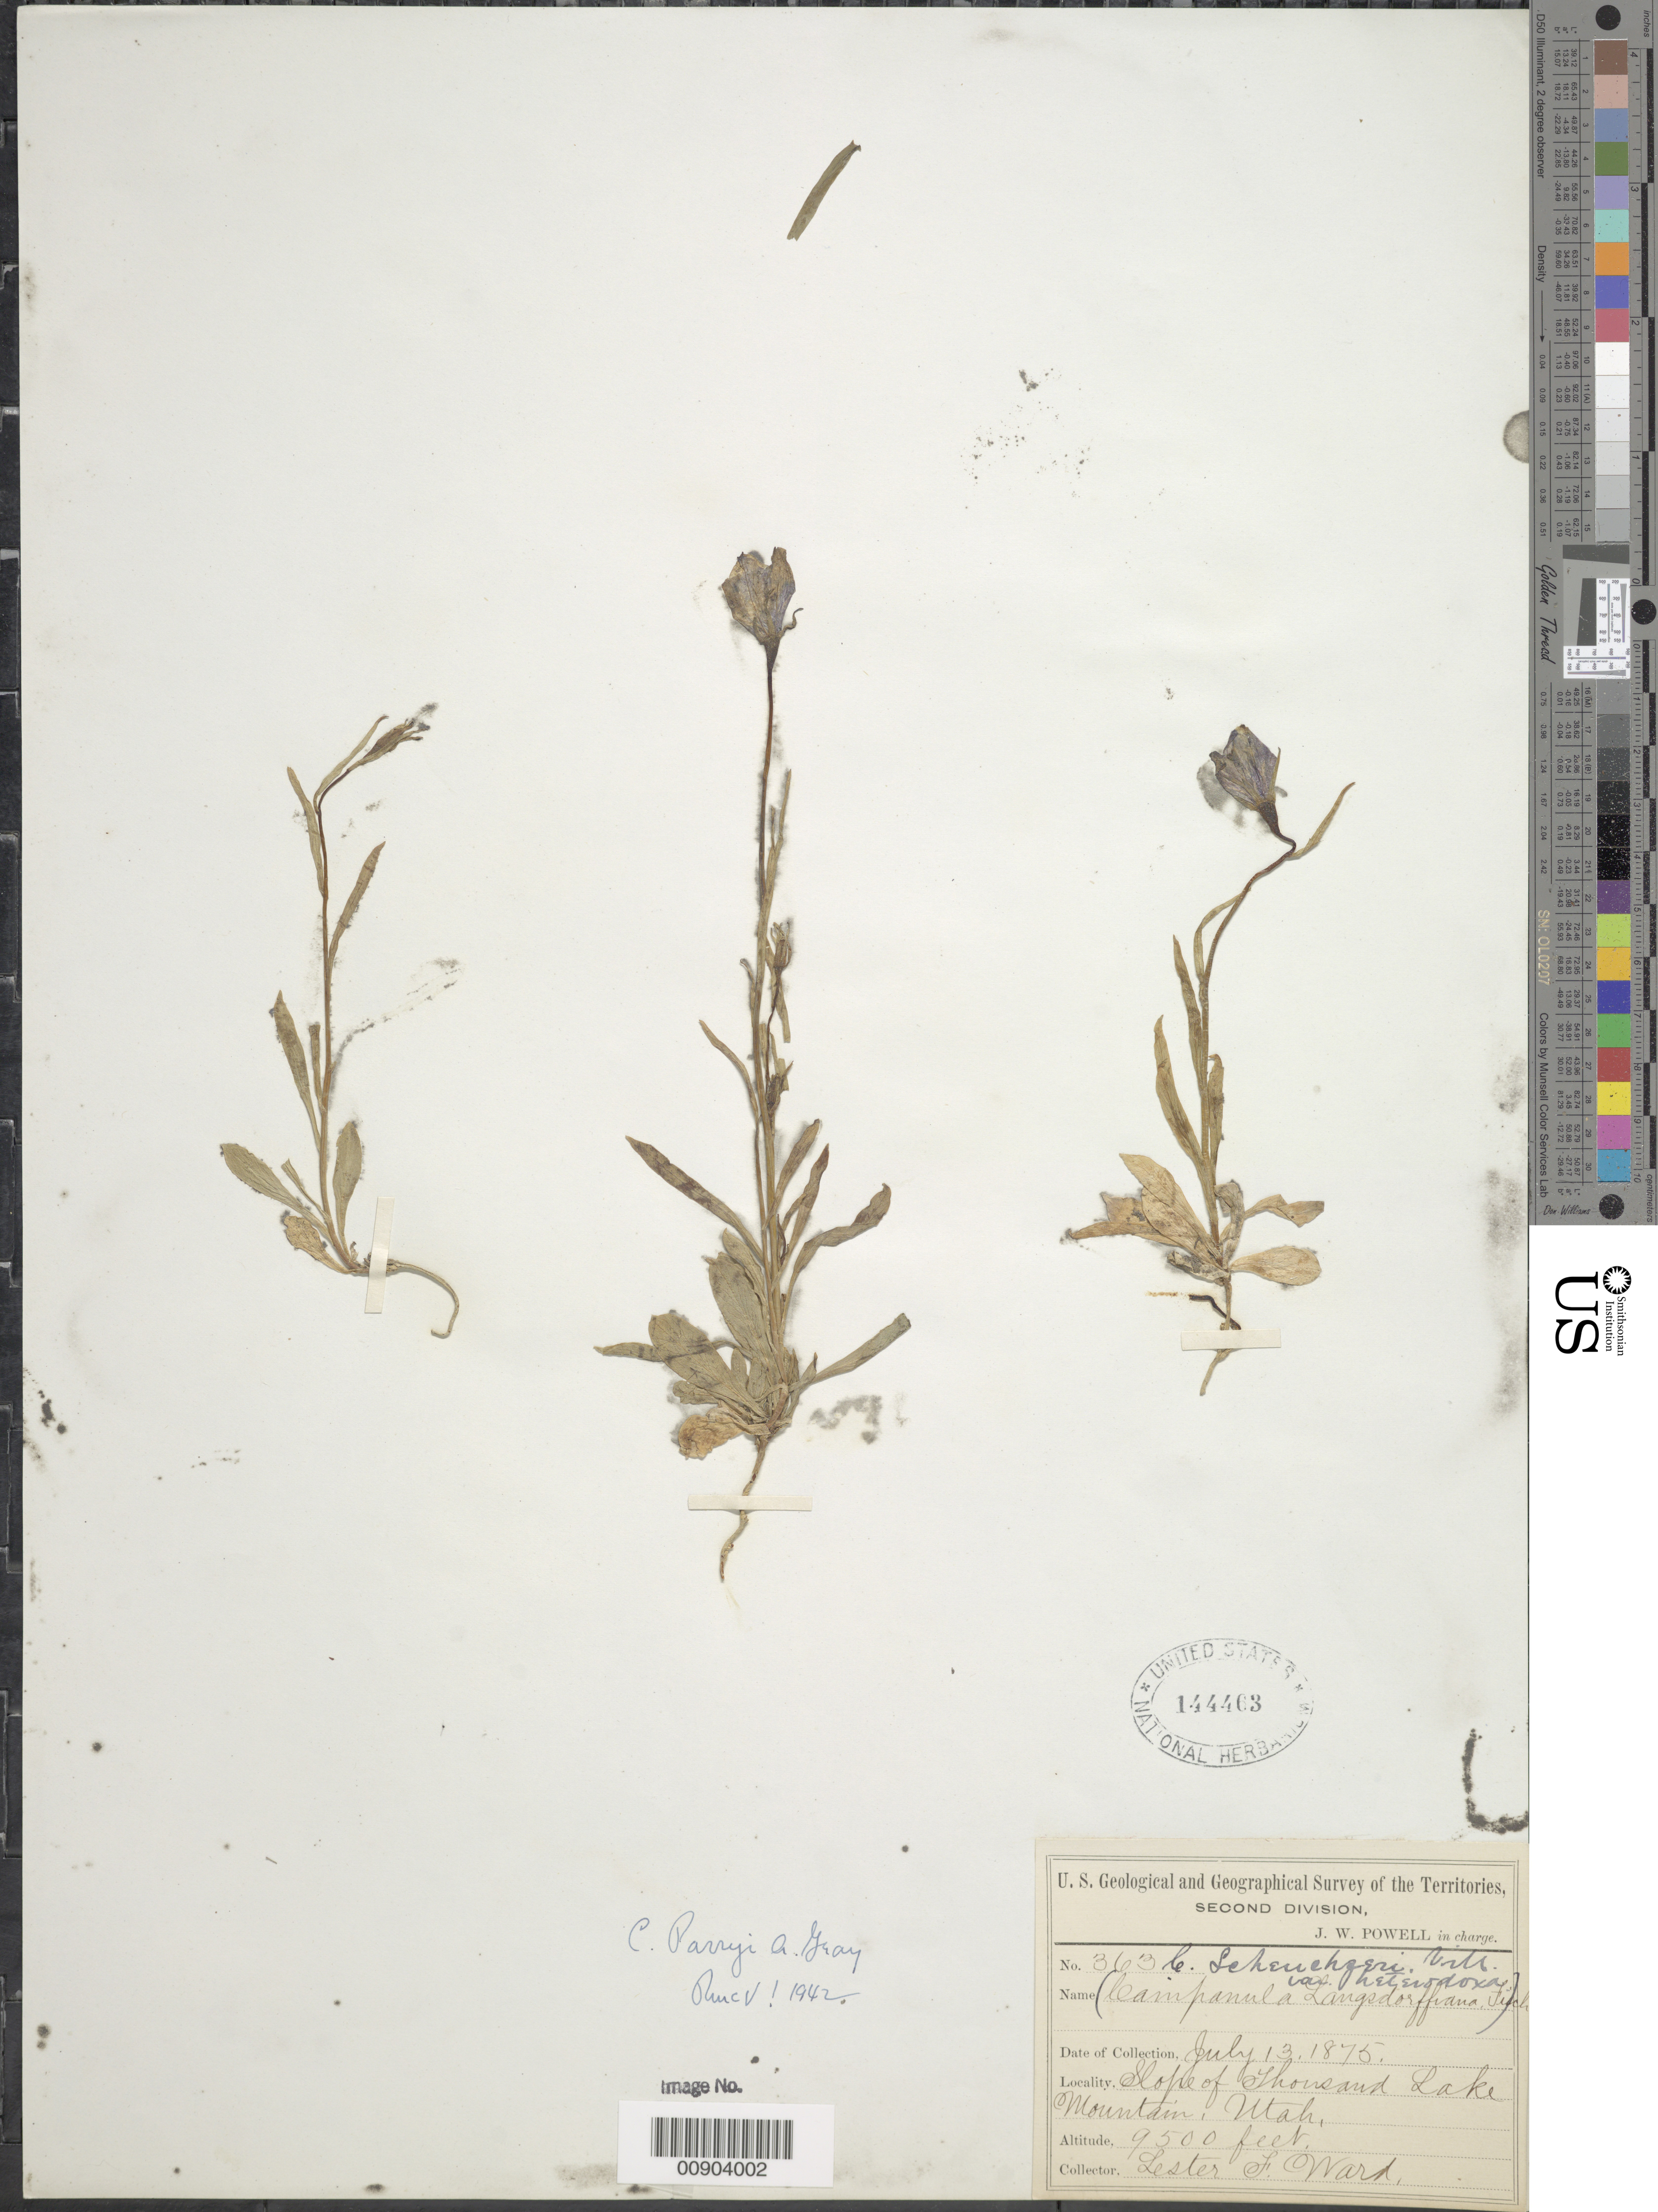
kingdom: Plantae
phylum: Tracheophyta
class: Magnoliopsida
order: Asterales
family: Campanulaceae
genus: Campanula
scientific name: Campanula parryi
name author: A. Gray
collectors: L. F. Ward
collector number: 363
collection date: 1875-07-13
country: United States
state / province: Utah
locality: Slope of Thousand Lake Mountain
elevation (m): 2896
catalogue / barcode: US 144403